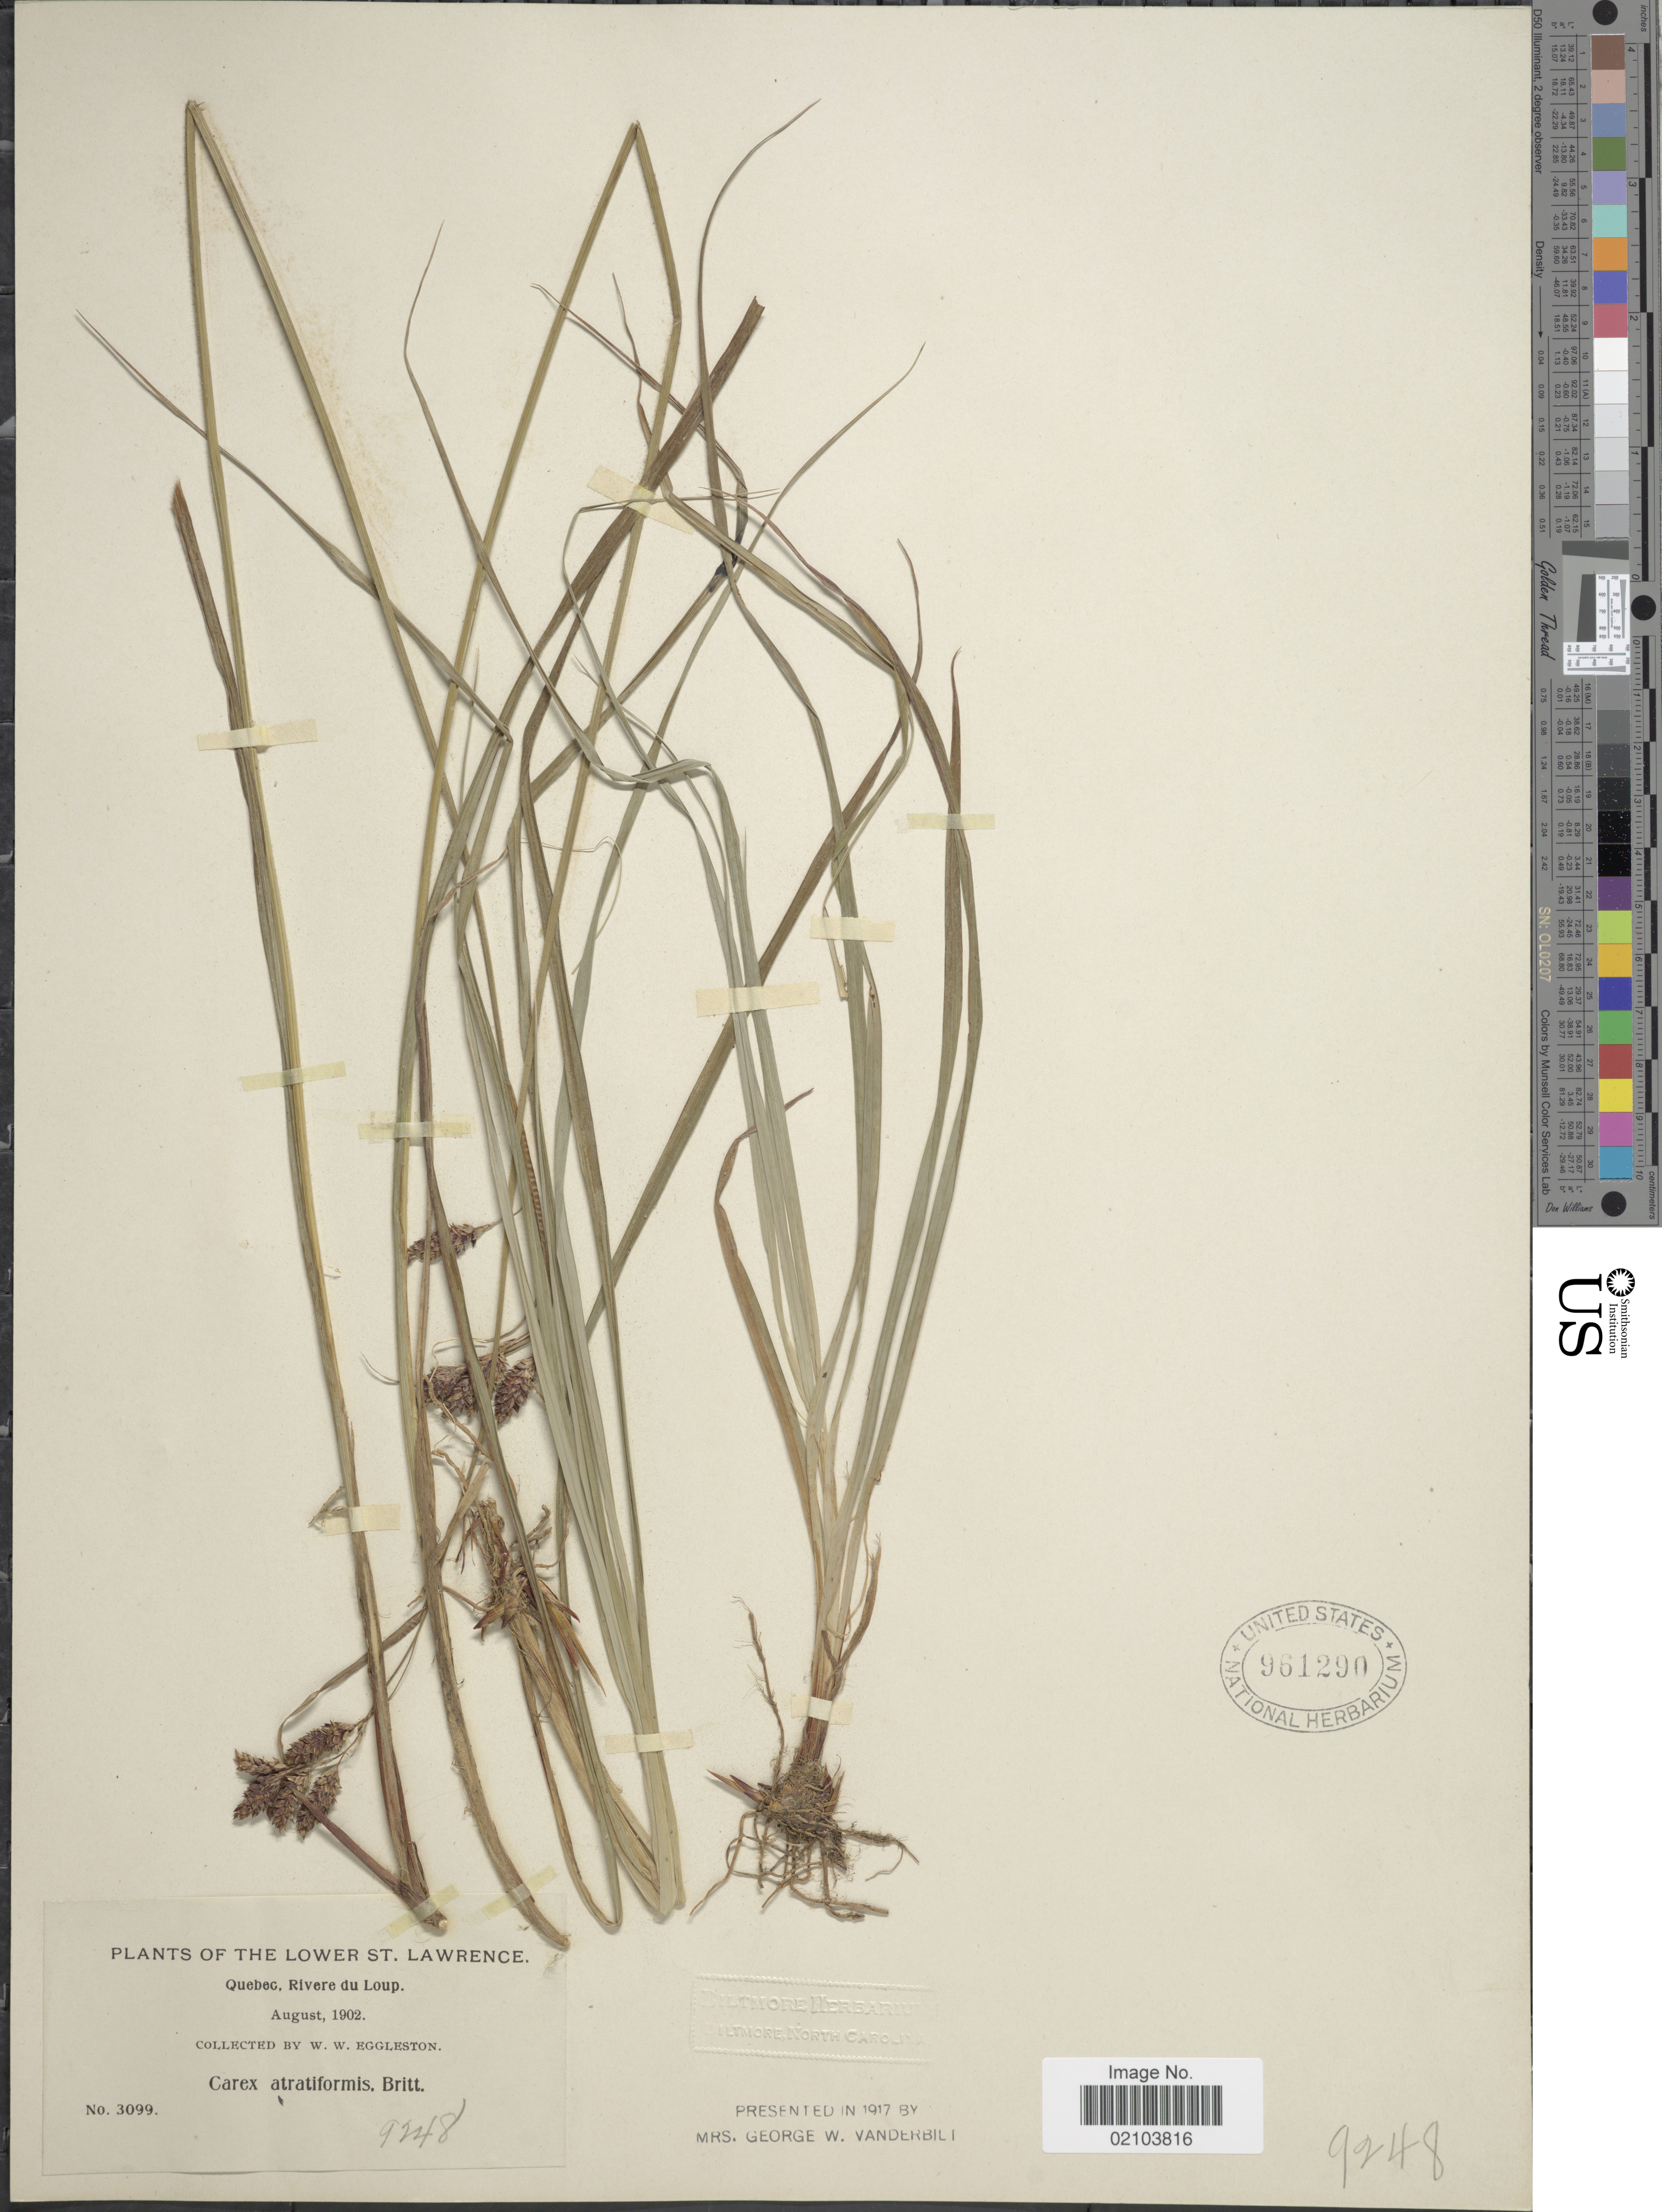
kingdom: Plantae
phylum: Tracheophyta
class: Liliopsida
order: Poales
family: Cyperaceae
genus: Carex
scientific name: Carex atratiformis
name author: Britton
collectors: W. W. Eggleston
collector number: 3099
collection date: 1902-08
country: Canada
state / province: Quebec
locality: Lower St. Lawrence. Rivere du Loup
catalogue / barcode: US 961290